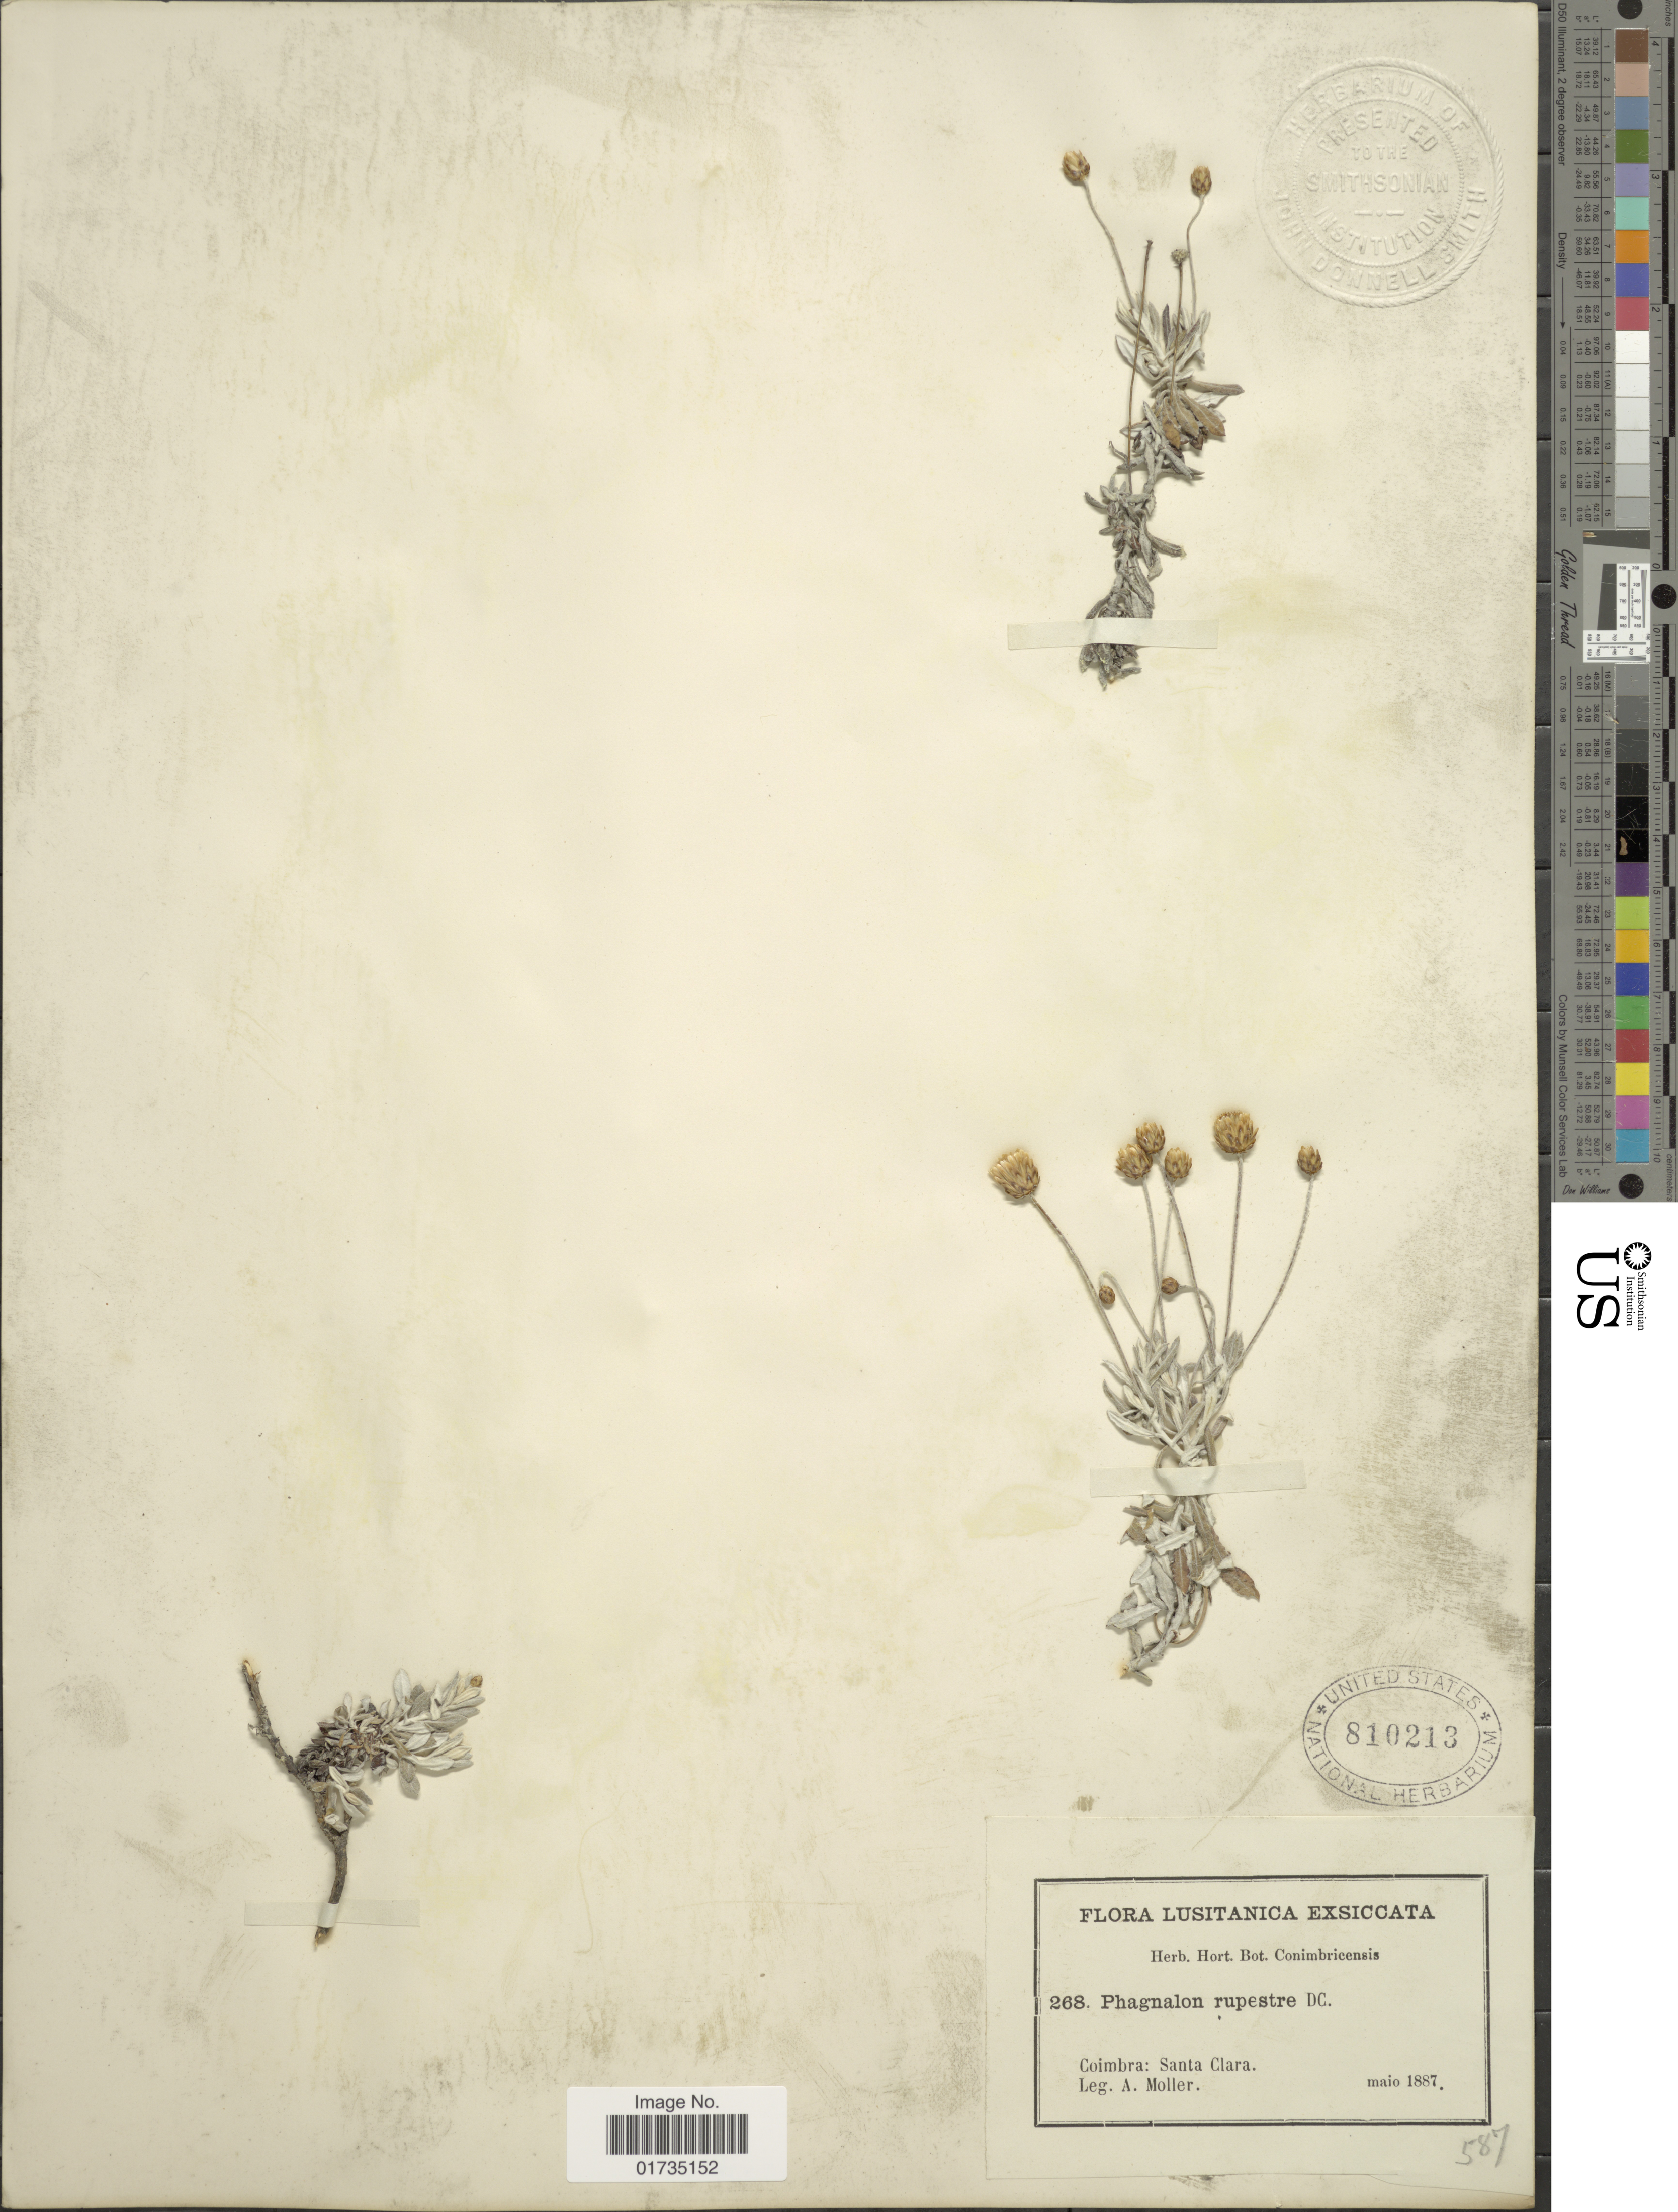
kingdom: Plantae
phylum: Tracheophyta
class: Magnoliopsida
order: Asterales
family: Asteraceae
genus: Phagnalon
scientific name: Phagnalon rupestre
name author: (L.) DC.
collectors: A. Moller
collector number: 268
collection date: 1887-05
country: Portugal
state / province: Coimbra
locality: Coimbra: Santa Clara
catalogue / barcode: US 810213